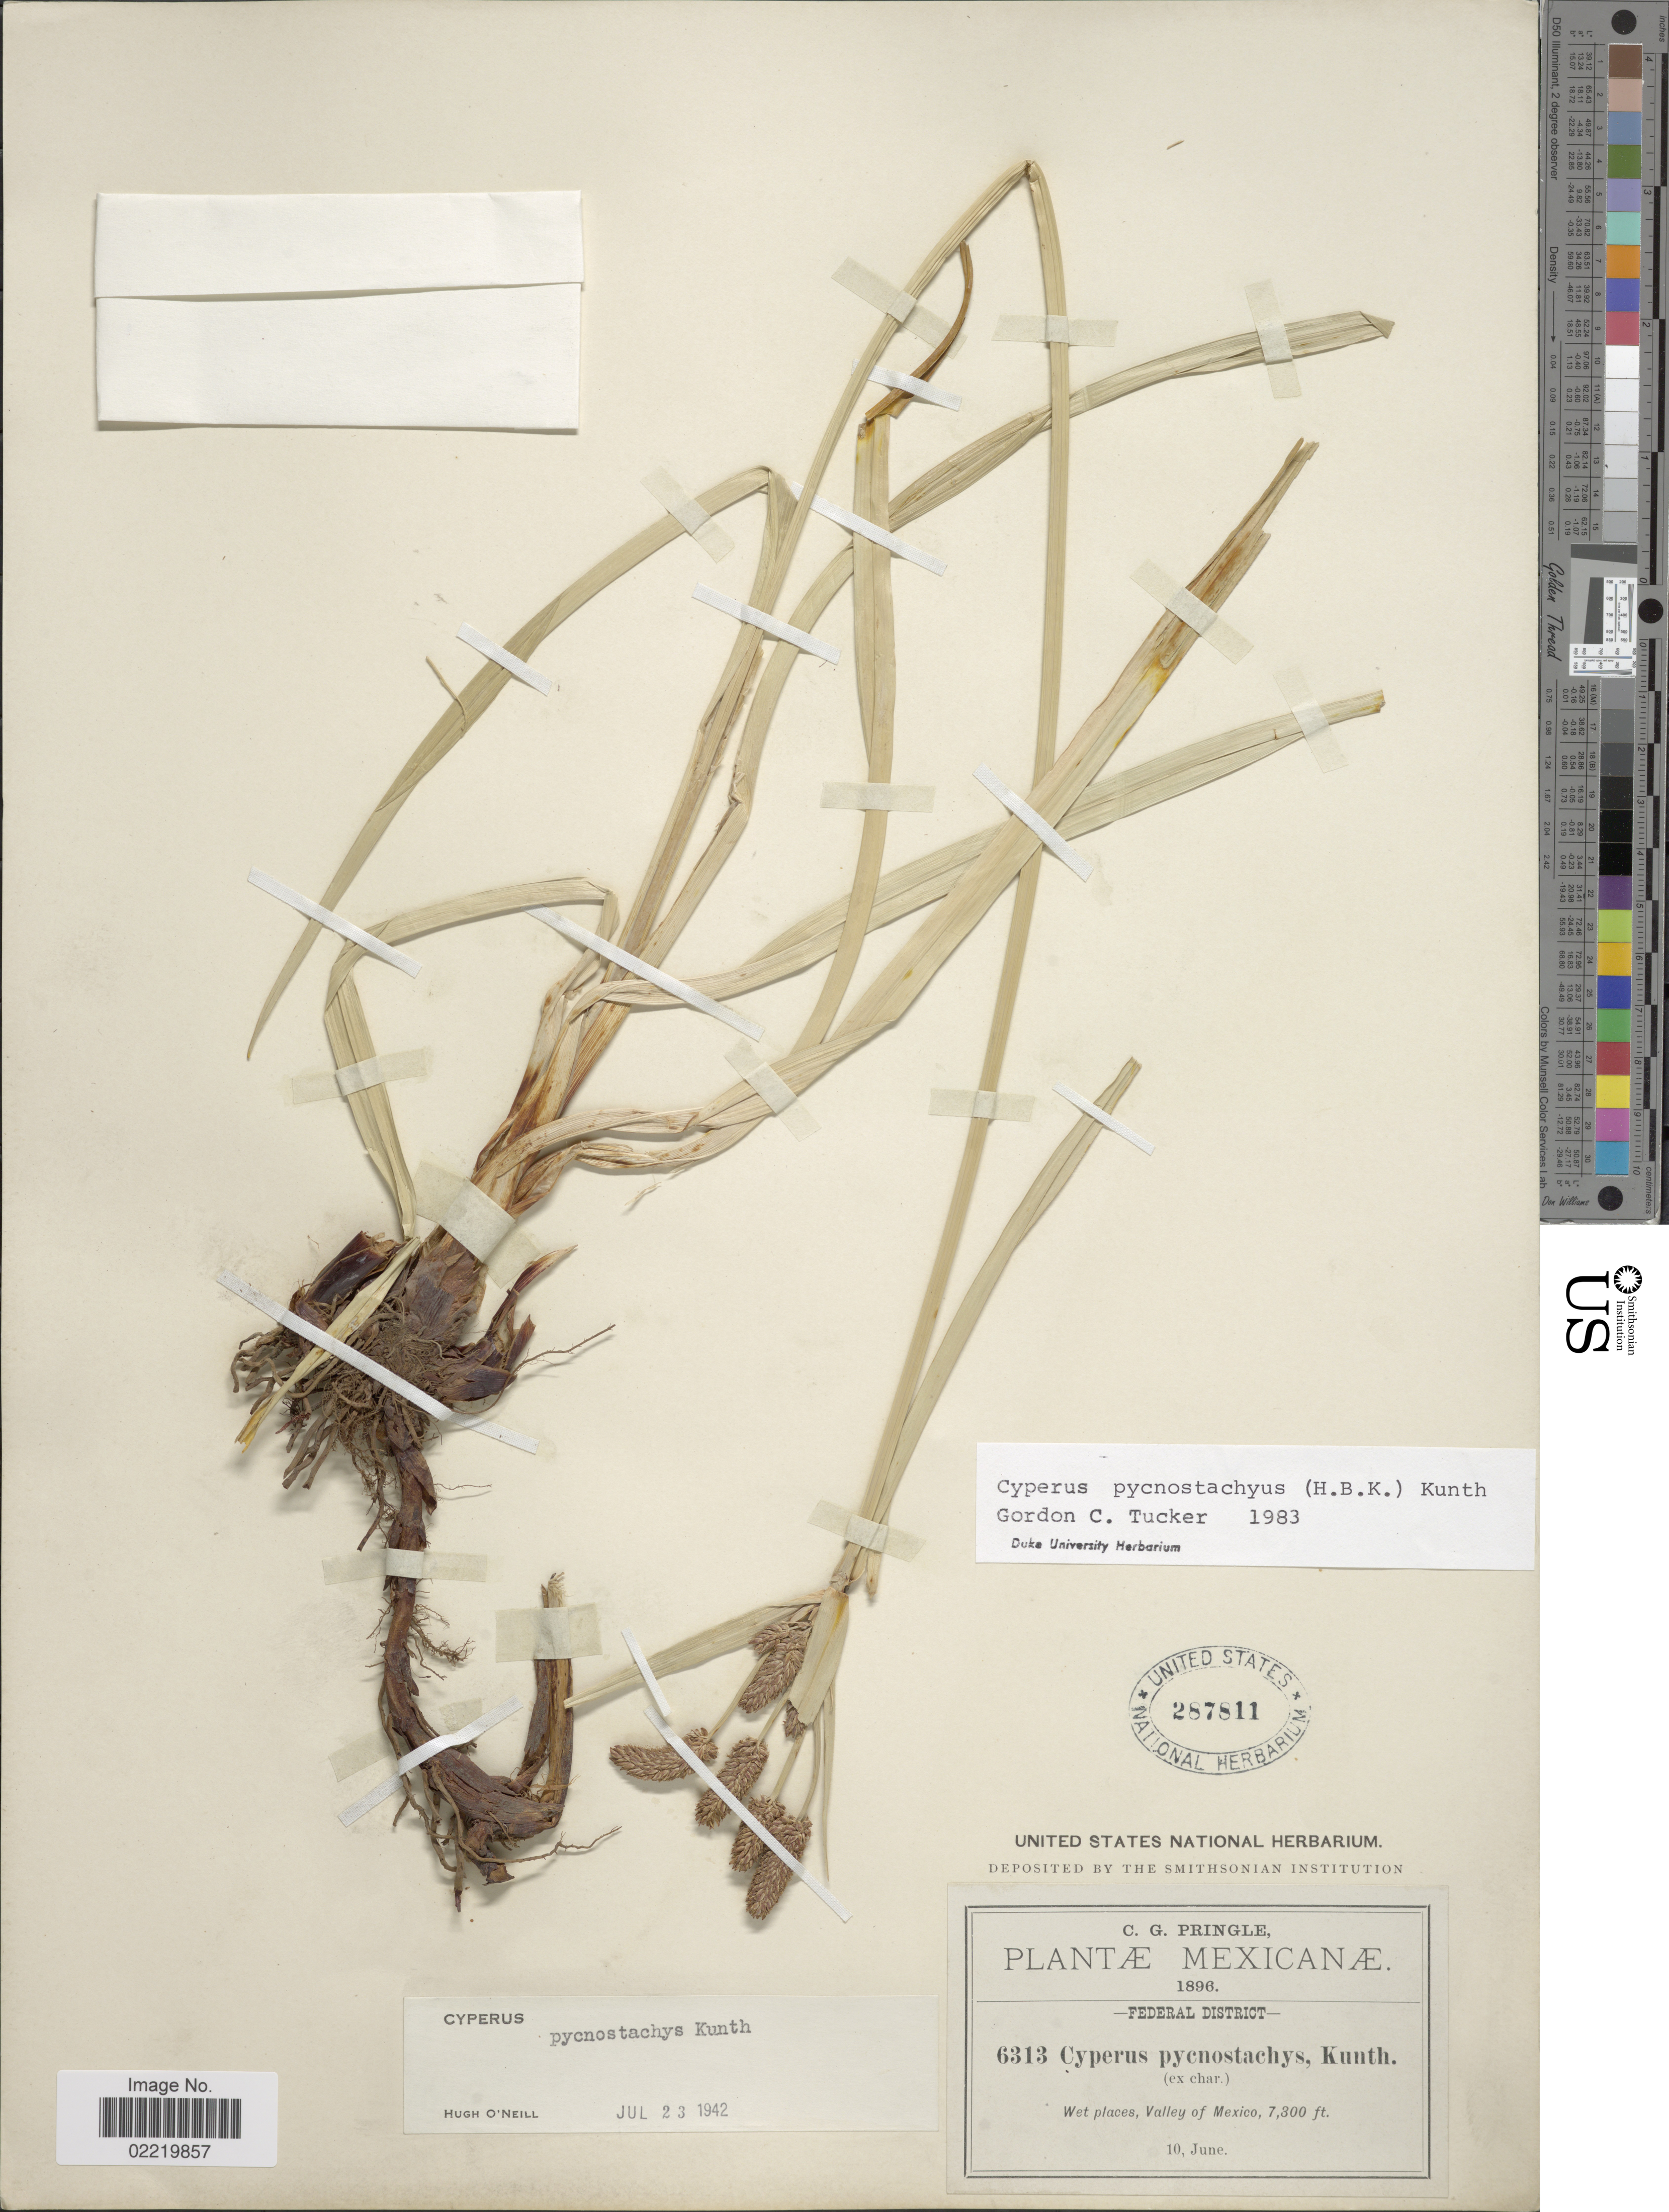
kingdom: Plantae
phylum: Tracheophyta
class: Liliopsida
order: Poales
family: Cyperaceae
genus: Cyperus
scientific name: Cyperus pycnostachyus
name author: (Kunth) Kunth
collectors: C. G. Pringle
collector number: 6313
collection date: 1896-06-10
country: Mexico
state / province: Distrito Federal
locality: Federal District, wet places, Valley of Mexico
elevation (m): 2225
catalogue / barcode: US 287811